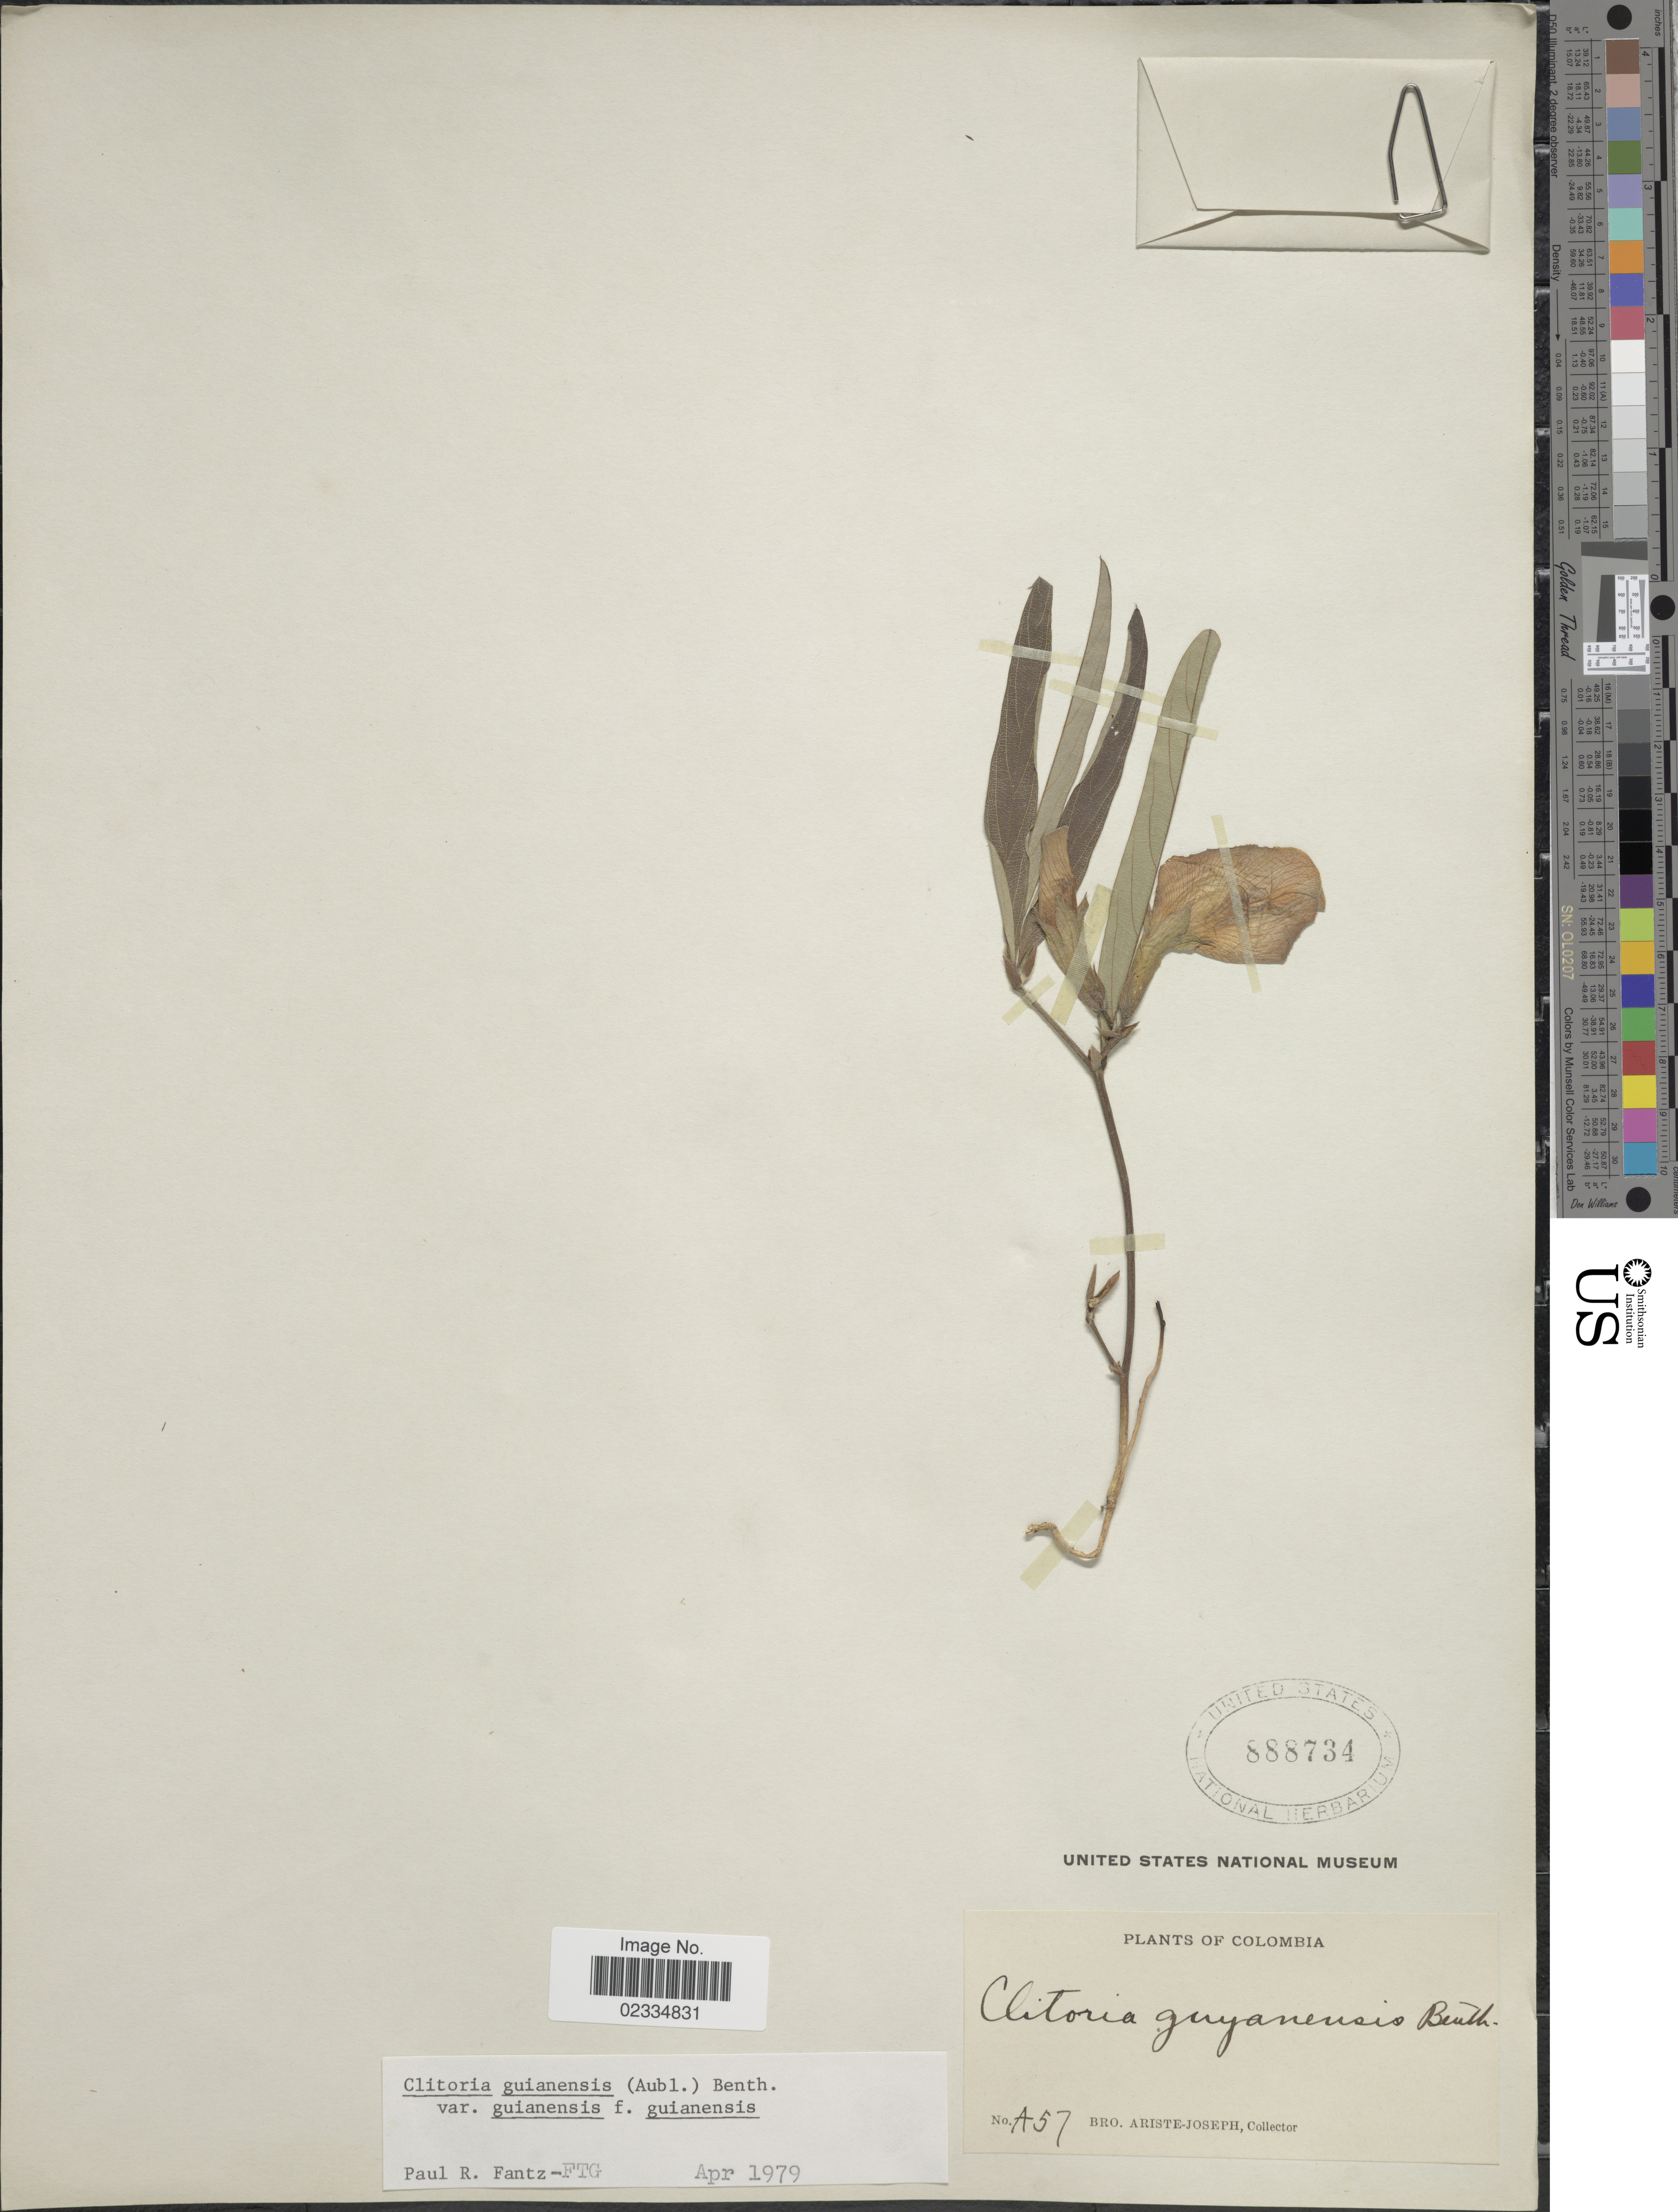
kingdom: Plantae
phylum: Tracheophyta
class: Magnoliopsida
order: Fabales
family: Fabaceae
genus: Clitoria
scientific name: Clitoria guianensis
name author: (Aubl.) Benth.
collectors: Bro. Ariste-Joseph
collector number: A57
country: Colombia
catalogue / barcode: US 888734